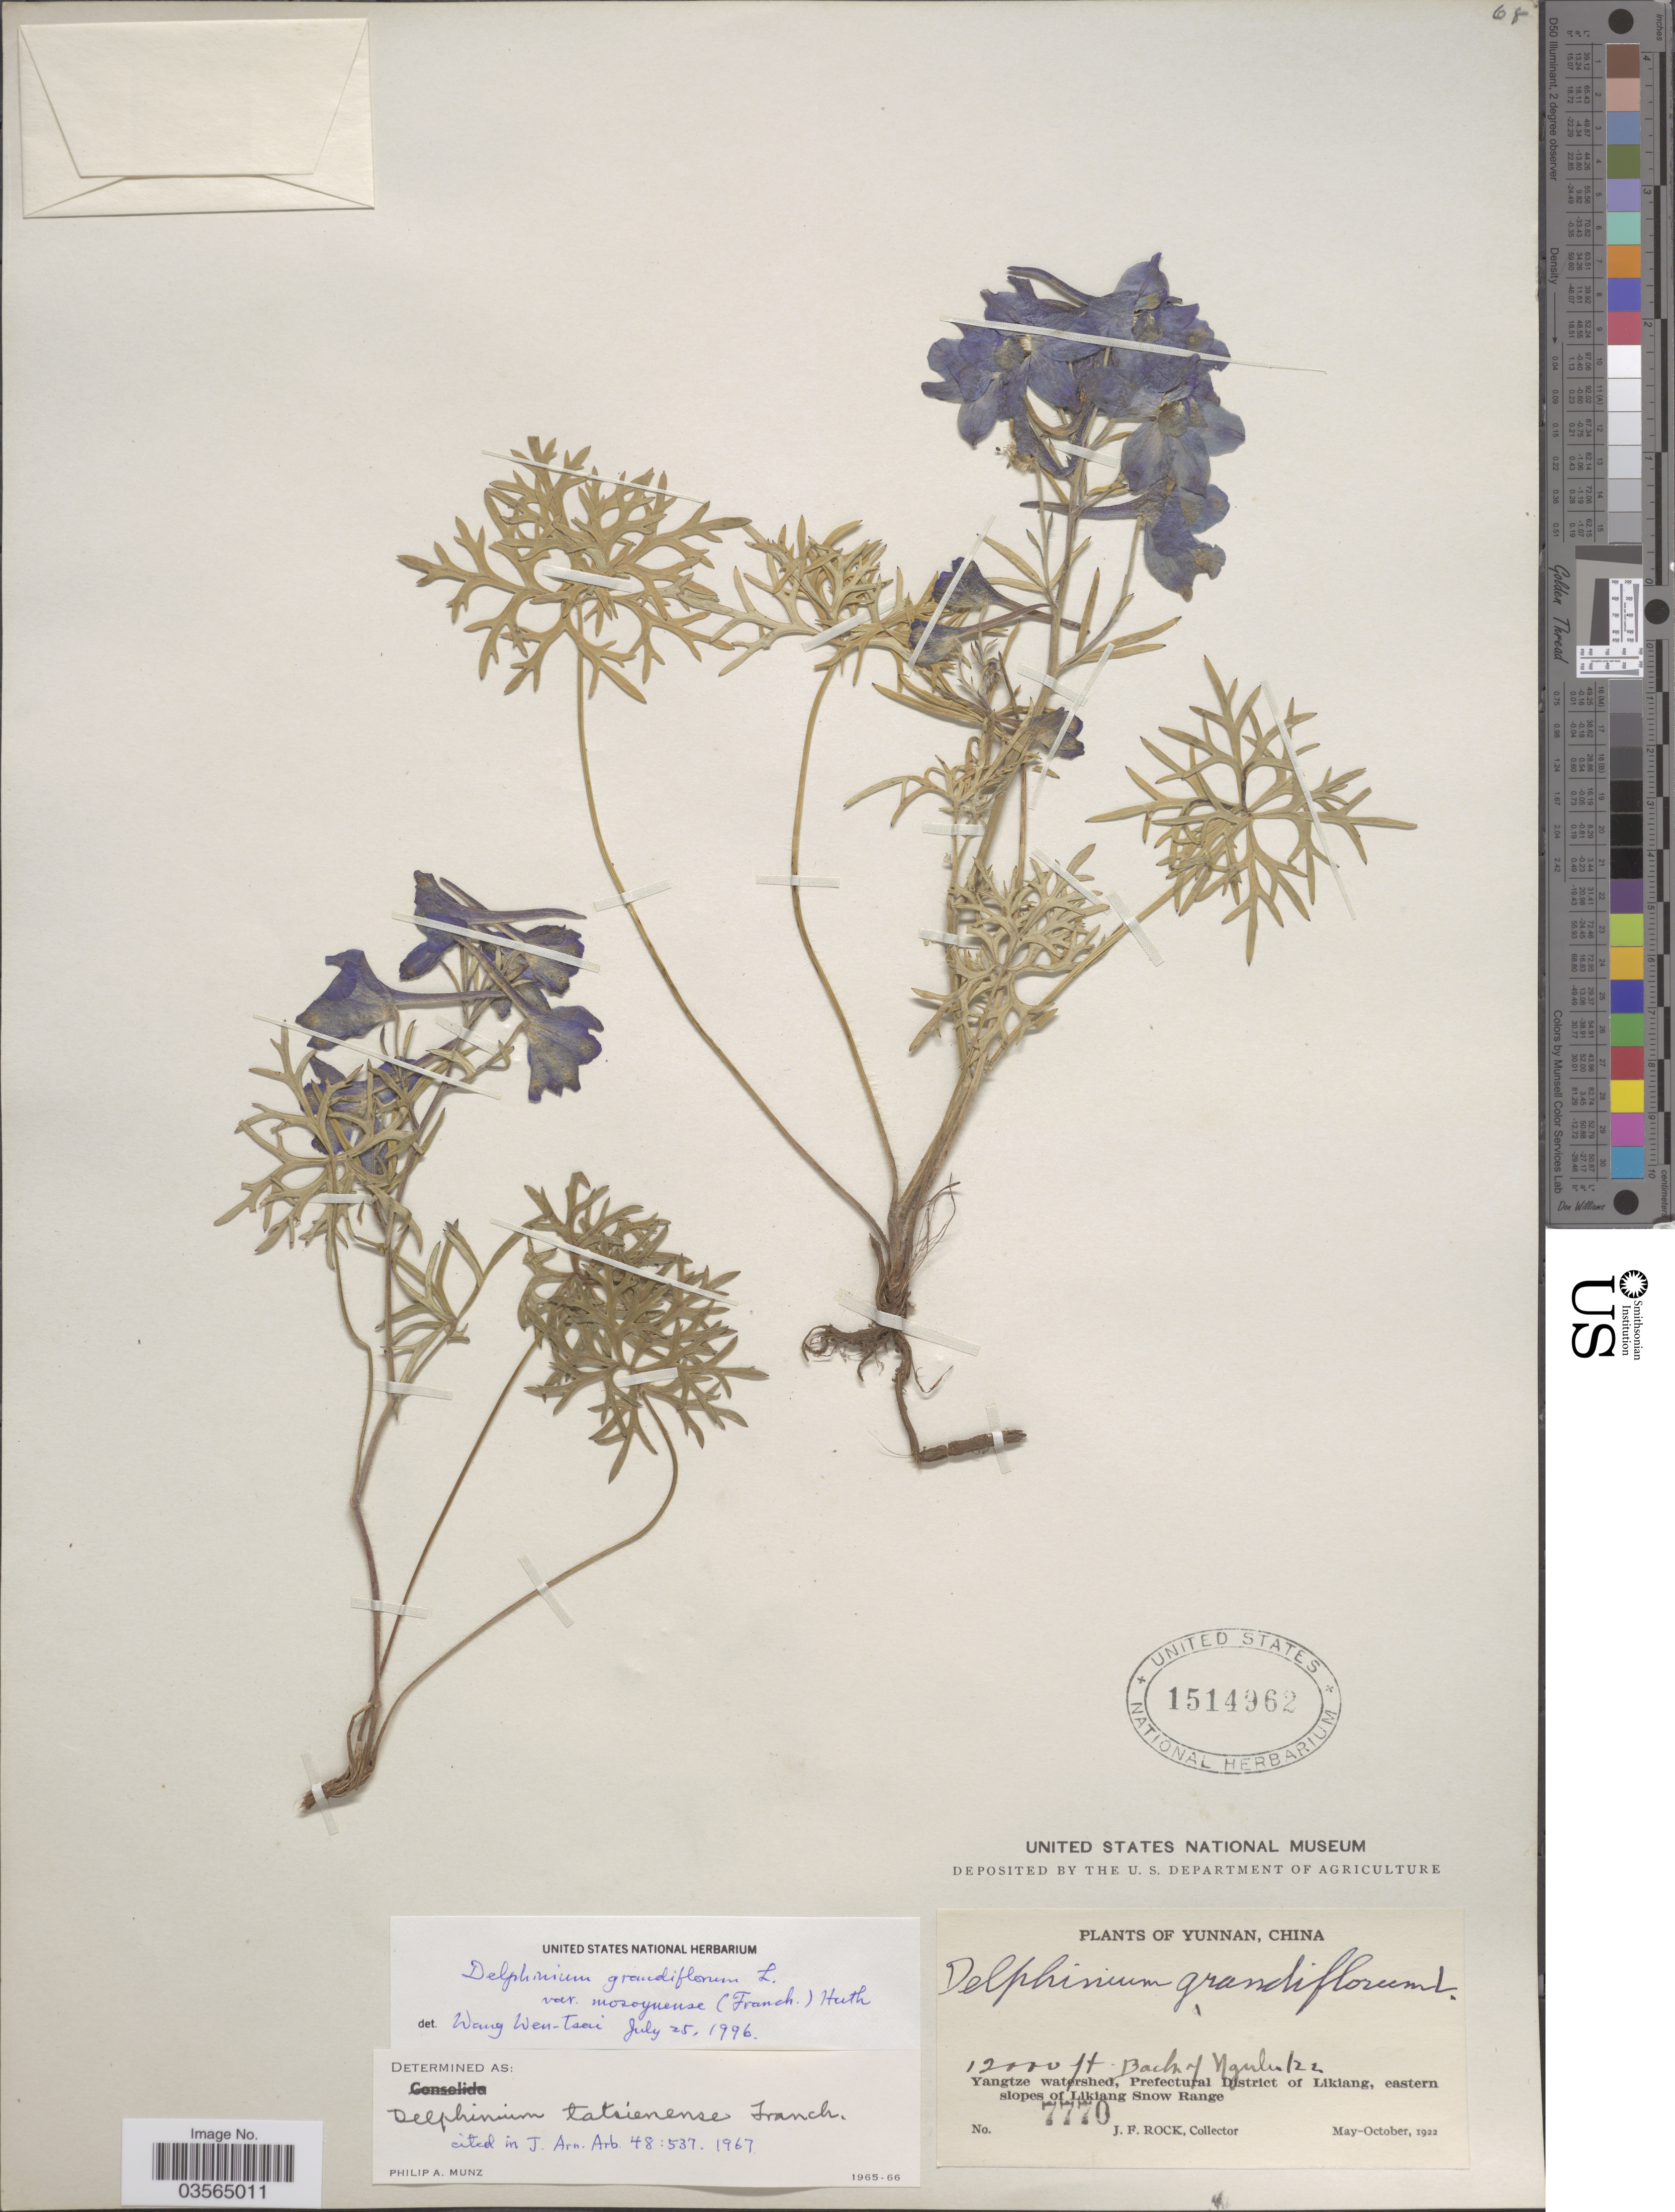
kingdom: Plantae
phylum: Tracheophyta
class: Magnoliopsida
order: Ranunculales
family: Ranunculaceae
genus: Delphinium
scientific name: Delphinium grandiflorum var. mosoynense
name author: (Franch.) Huth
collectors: J. Rock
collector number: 7770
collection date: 1922-05/1922-10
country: China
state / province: Yunnan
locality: Back of Nguluke. Yangtze watershed, Prefectural District of Likiang, eastern slopes of Likiang Snow Range.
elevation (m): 3658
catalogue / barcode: US 1514962